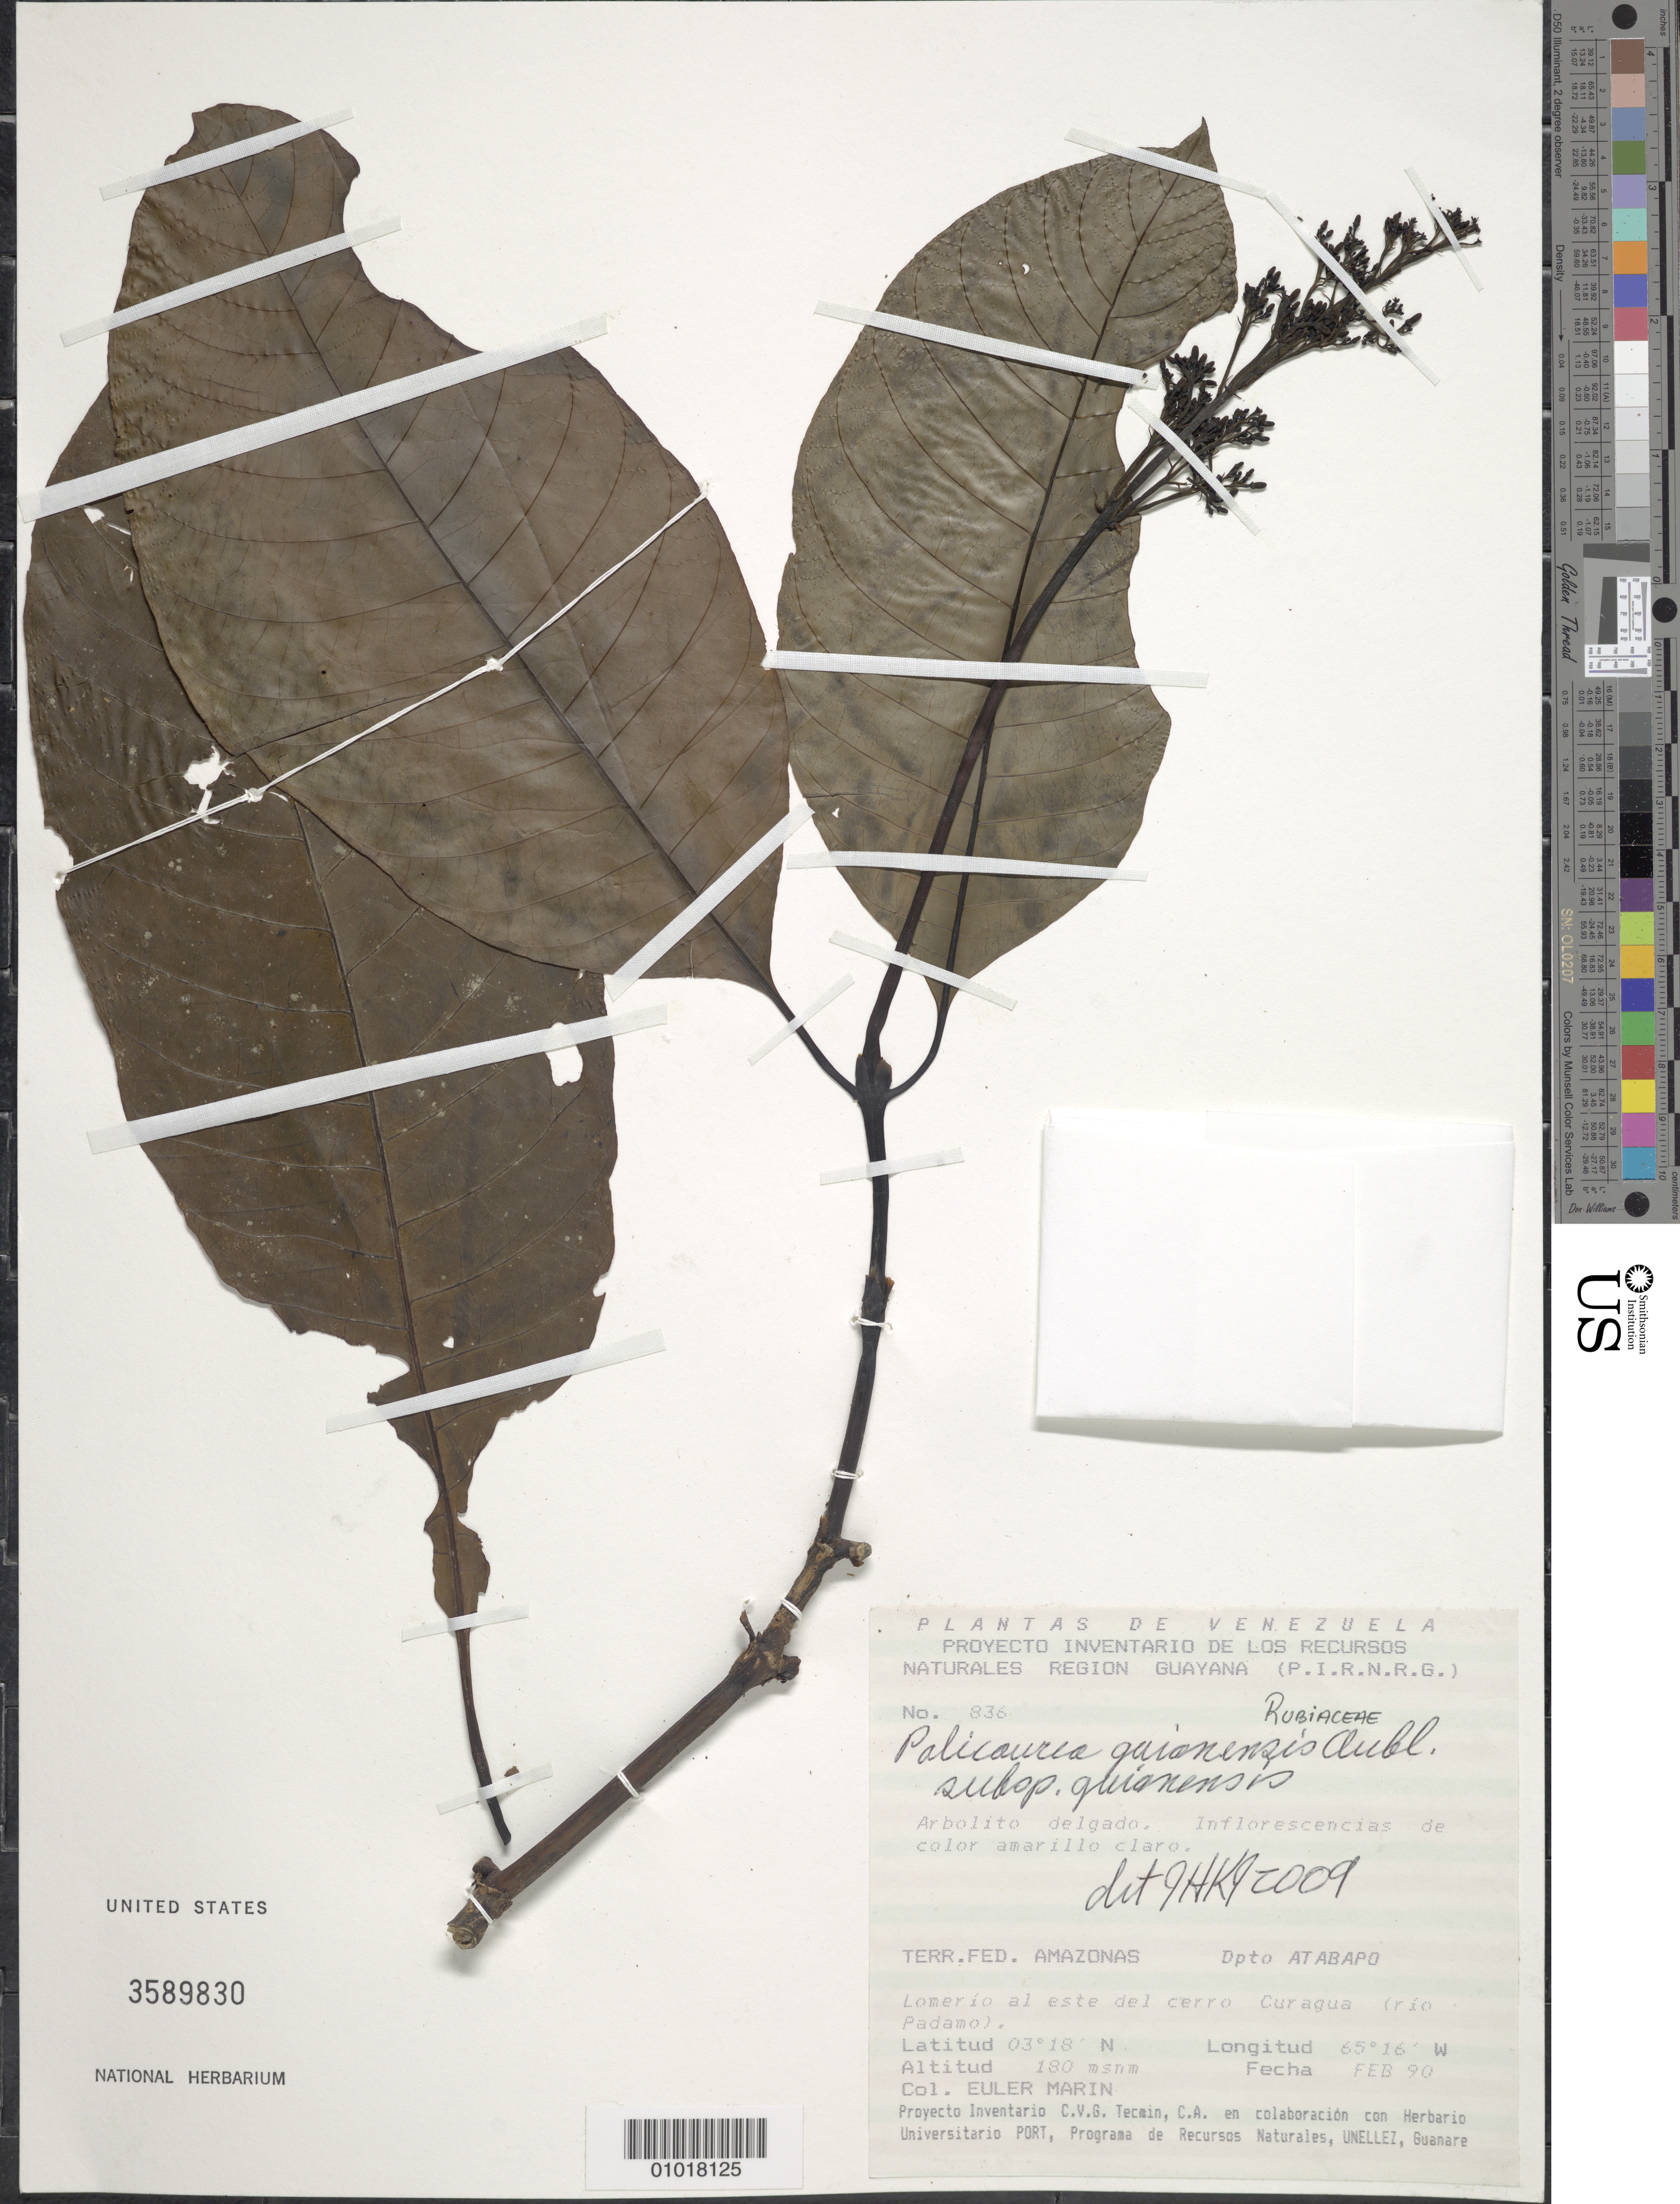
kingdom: Plantae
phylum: Tracheophyta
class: Magnoliopsida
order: Gentianales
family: Rubiaceae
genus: Palicourea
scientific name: Palicourea guianensis subsp. guianensis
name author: Aubl.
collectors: E. Marin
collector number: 836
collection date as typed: Feb-90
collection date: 1990-02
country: Venezuela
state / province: Amazonas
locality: Lomerio al este del cerro Curagua (rio Padamo.)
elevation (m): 180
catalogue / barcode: US 3589830